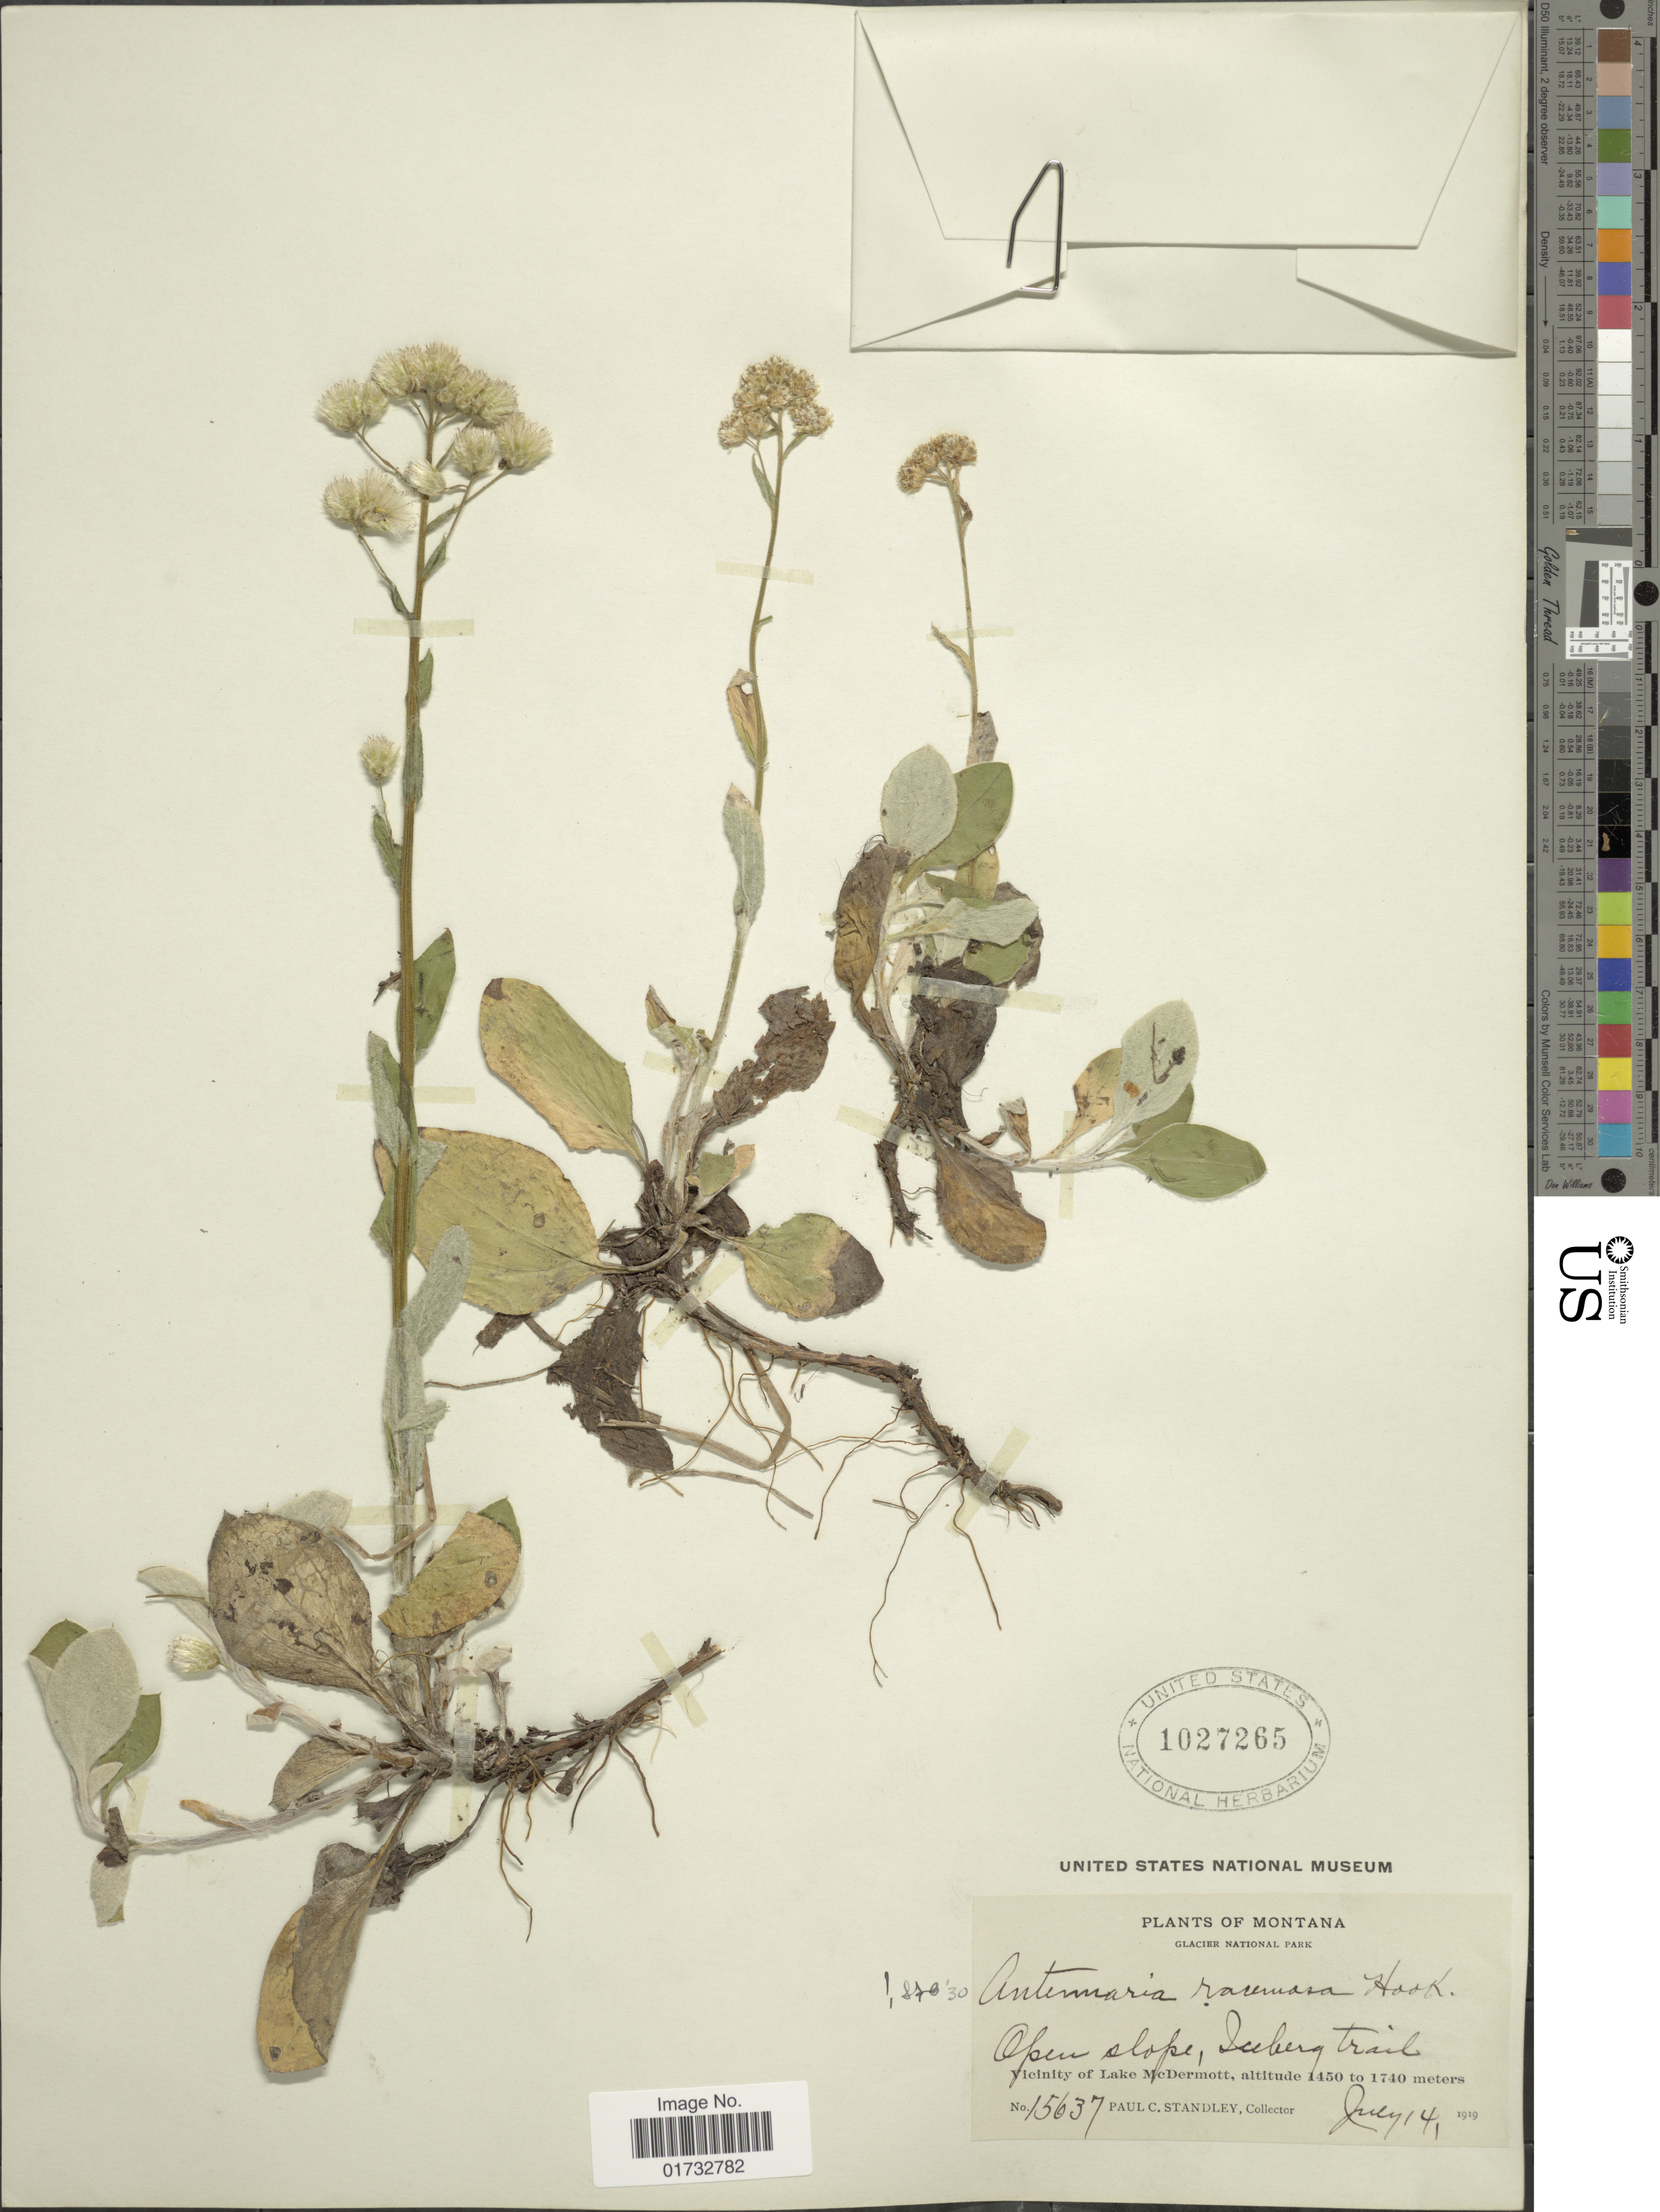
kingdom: Plantae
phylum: Tracheophyta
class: Magnoliopsida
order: Asterales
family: Asteraceae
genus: Antennaria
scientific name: Antennaria racemosa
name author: Hook.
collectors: P. C. Standley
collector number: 15637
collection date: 1919-06-14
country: United States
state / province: Montana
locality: Glacier National Park. Vicinity of Lake McDermott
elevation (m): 1450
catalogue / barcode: US 1027265